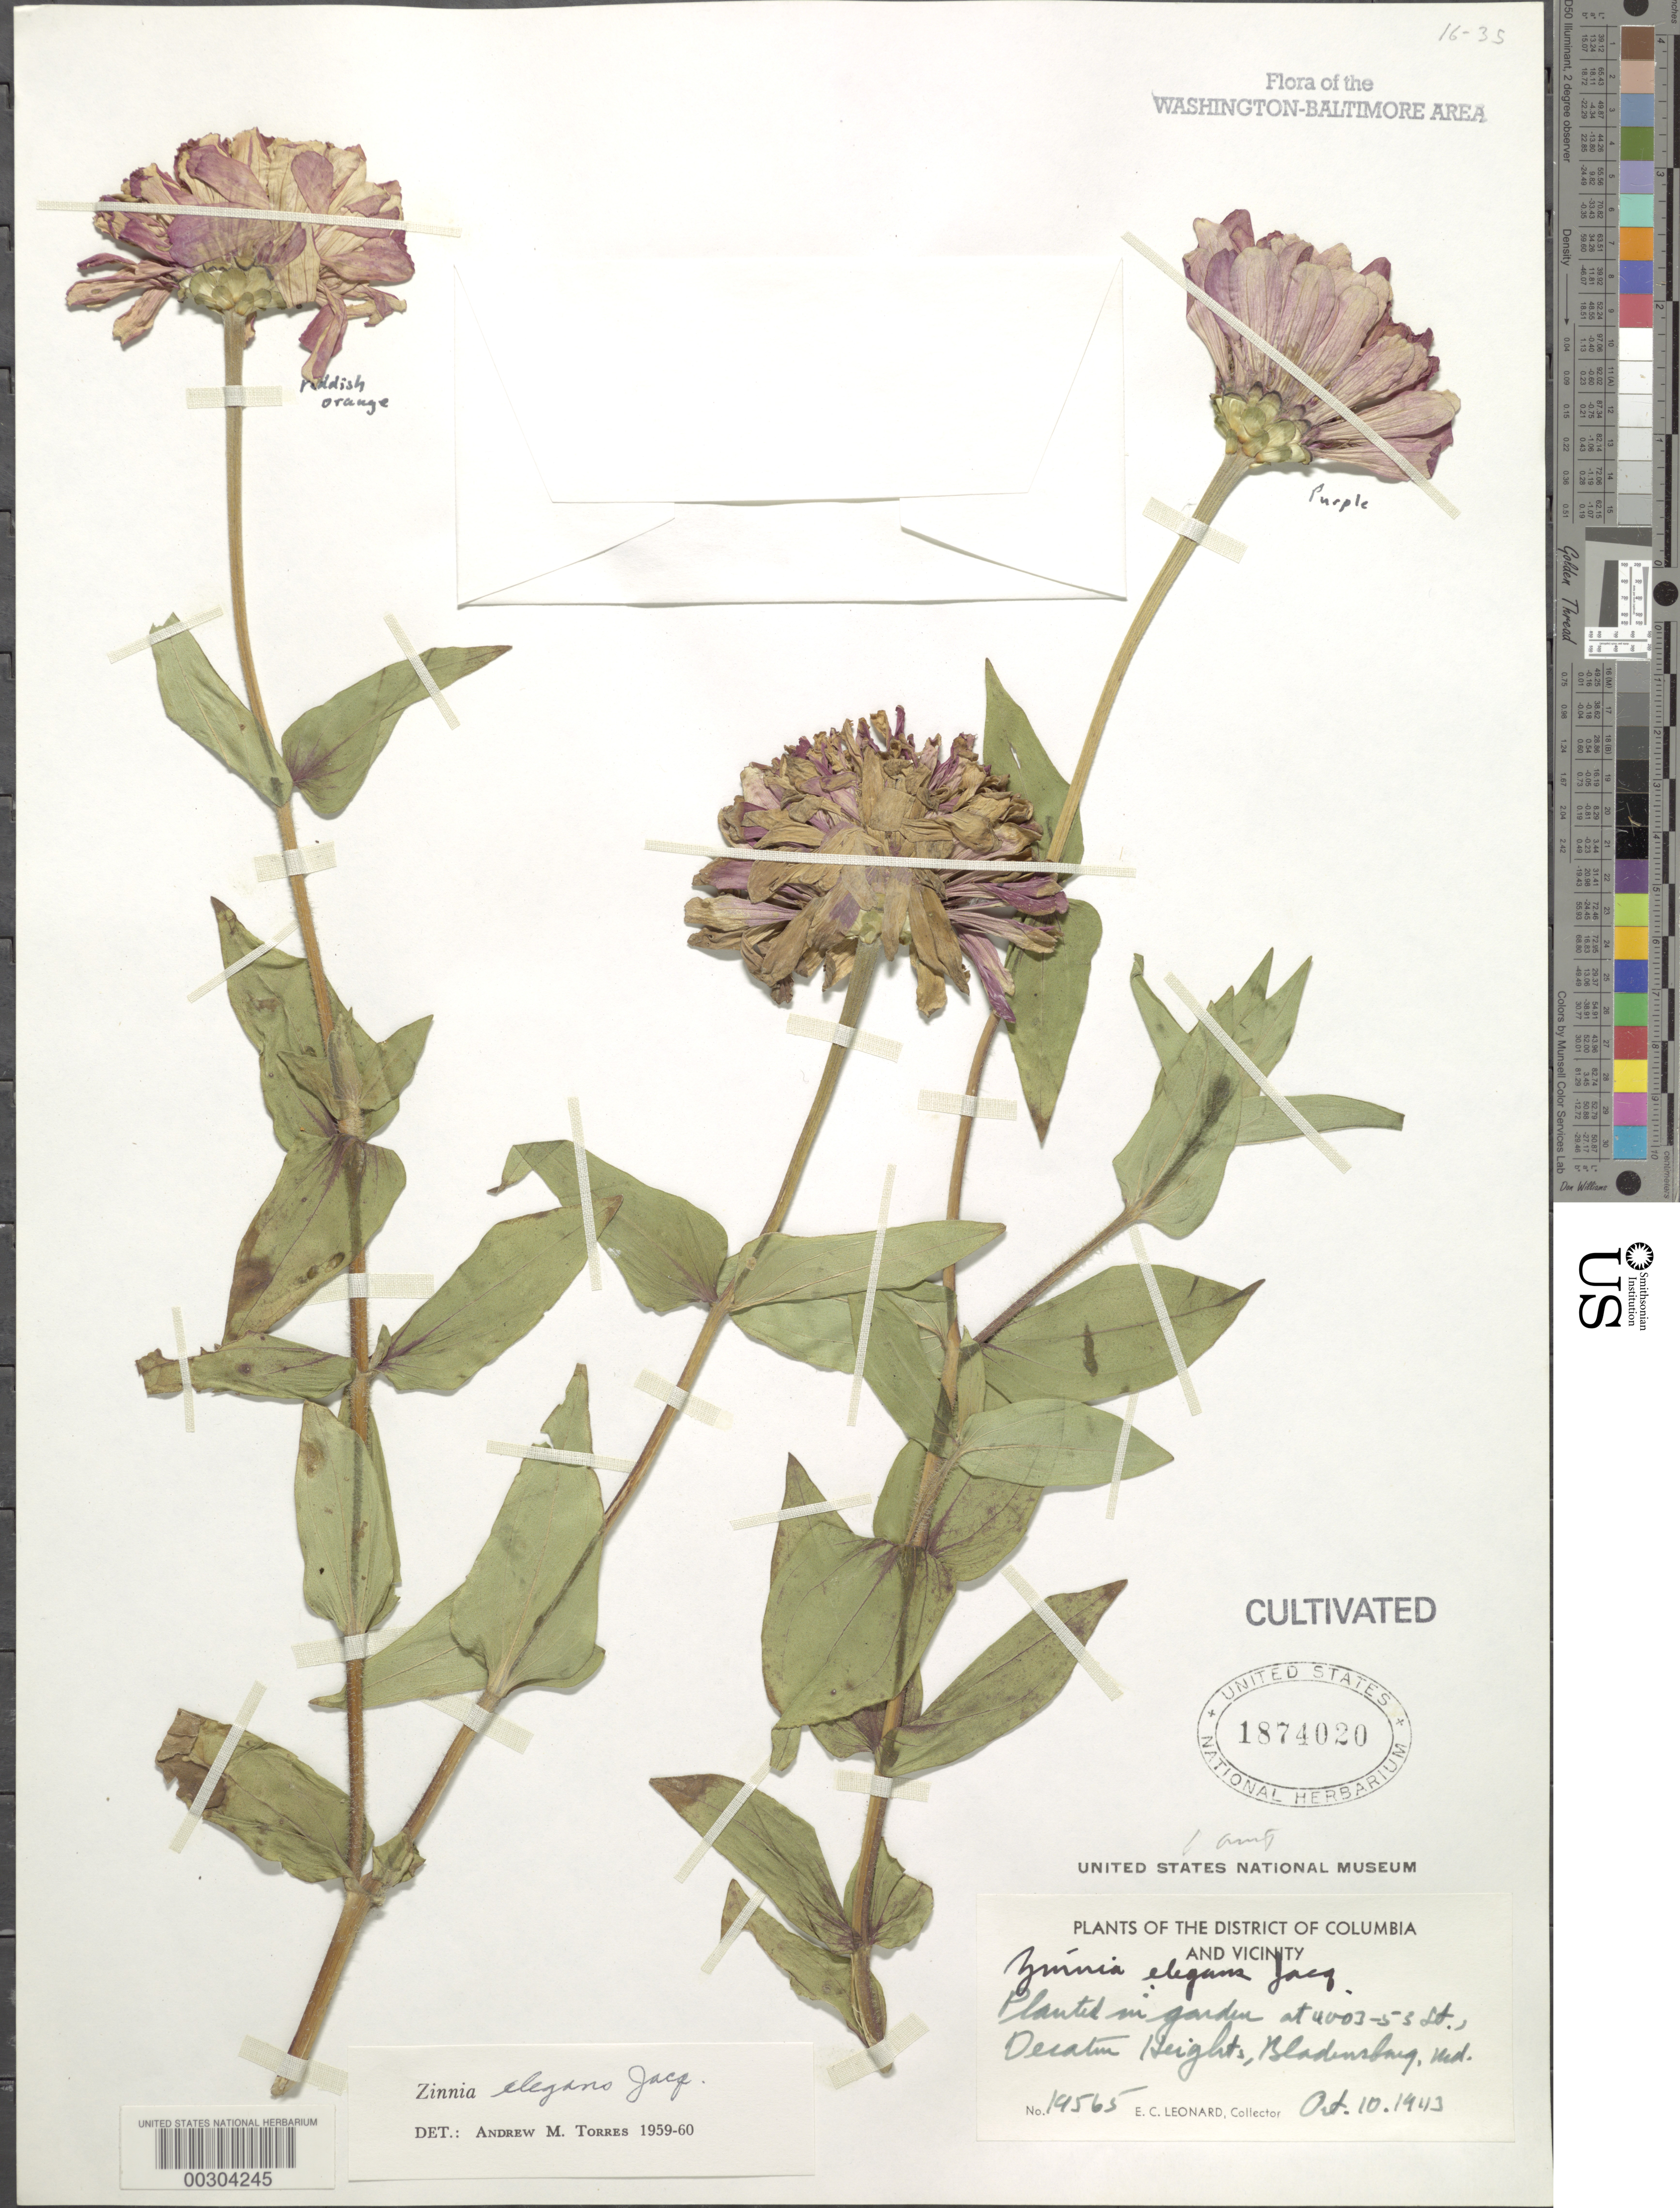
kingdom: Plantae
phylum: Tracheophyta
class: Magnoliopsida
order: Asterales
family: Asteraceae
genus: Zinnia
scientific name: Zinnia elegans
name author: Jacq.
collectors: E. C. Leonard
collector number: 19565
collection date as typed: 10 Oct 1943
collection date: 1943-10-10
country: United States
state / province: Maryland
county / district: Prince George's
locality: Bladensburg, 4003 53d St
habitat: Garden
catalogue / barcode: US 1874020